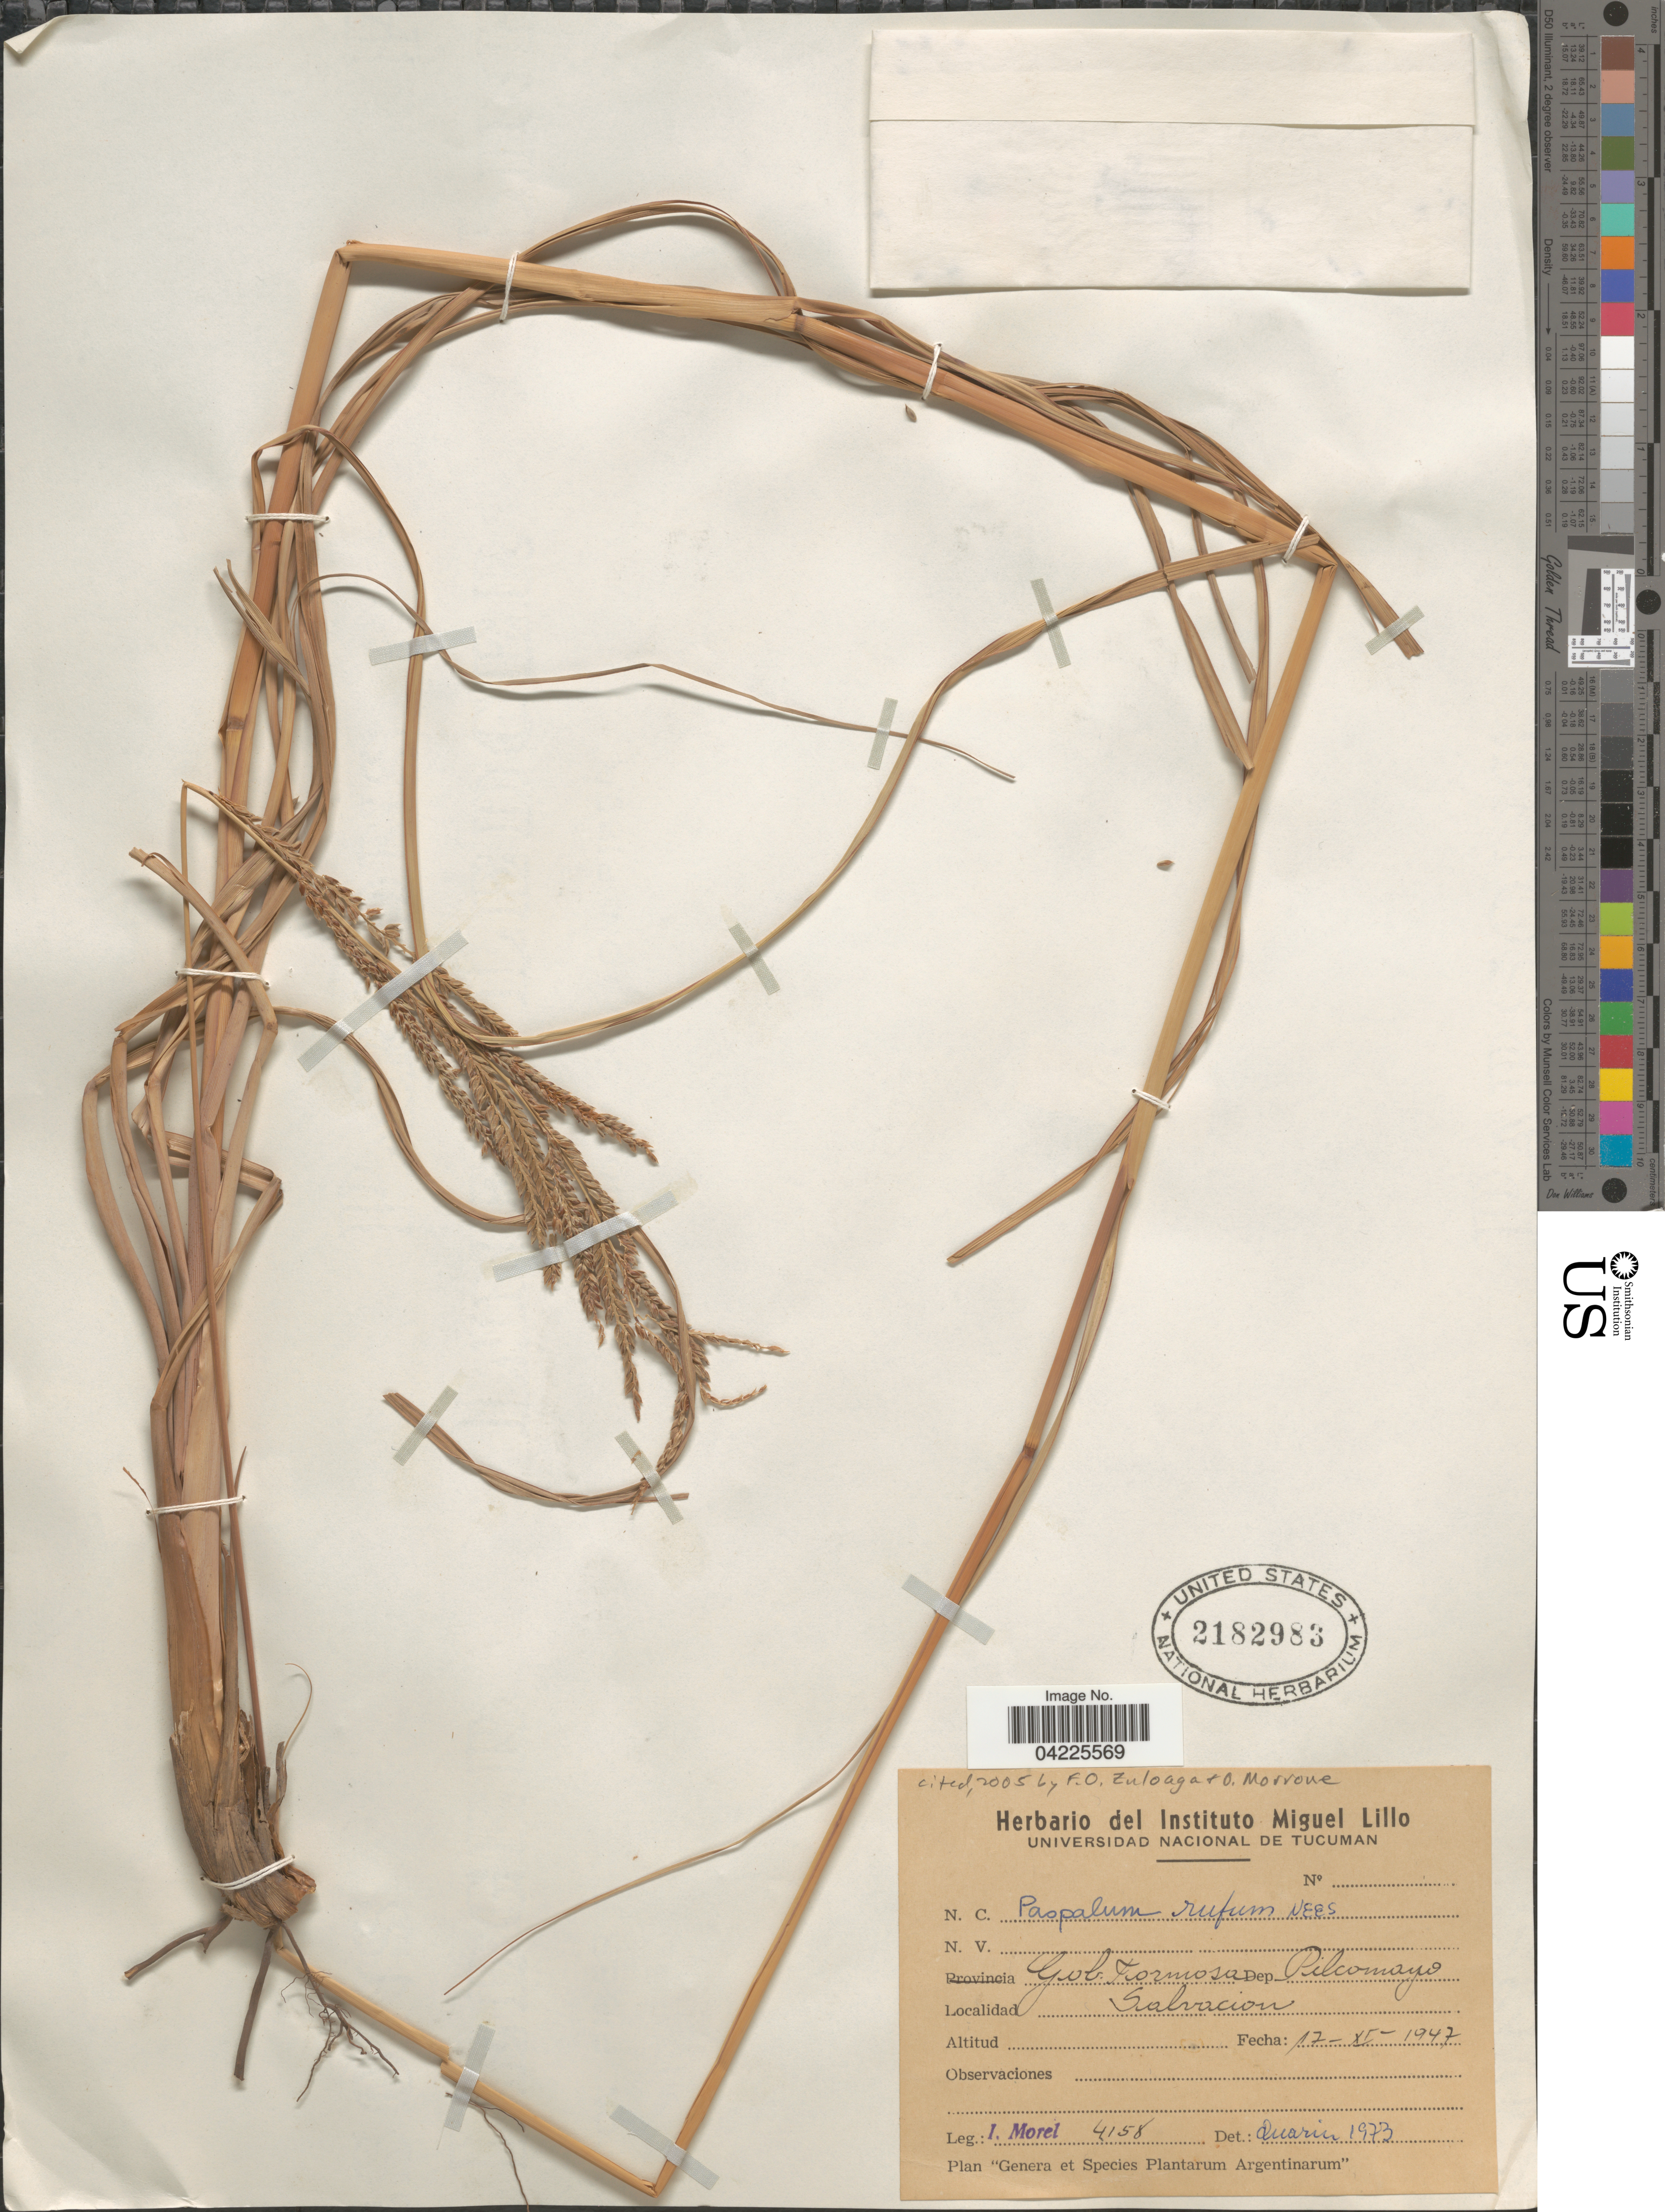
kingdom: Plantae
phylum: Tracheophyta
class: Liliopsida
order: Poales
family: Poaceae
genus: Paspalum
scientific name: Paspalum rufum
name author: Nees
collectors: I. Morel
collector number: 4158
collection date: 1947-11-17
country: Argentina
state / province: Formosa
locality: Gob. Formosa. Dep. Pilcomayo. Salvacion.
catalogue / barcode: US 2182983